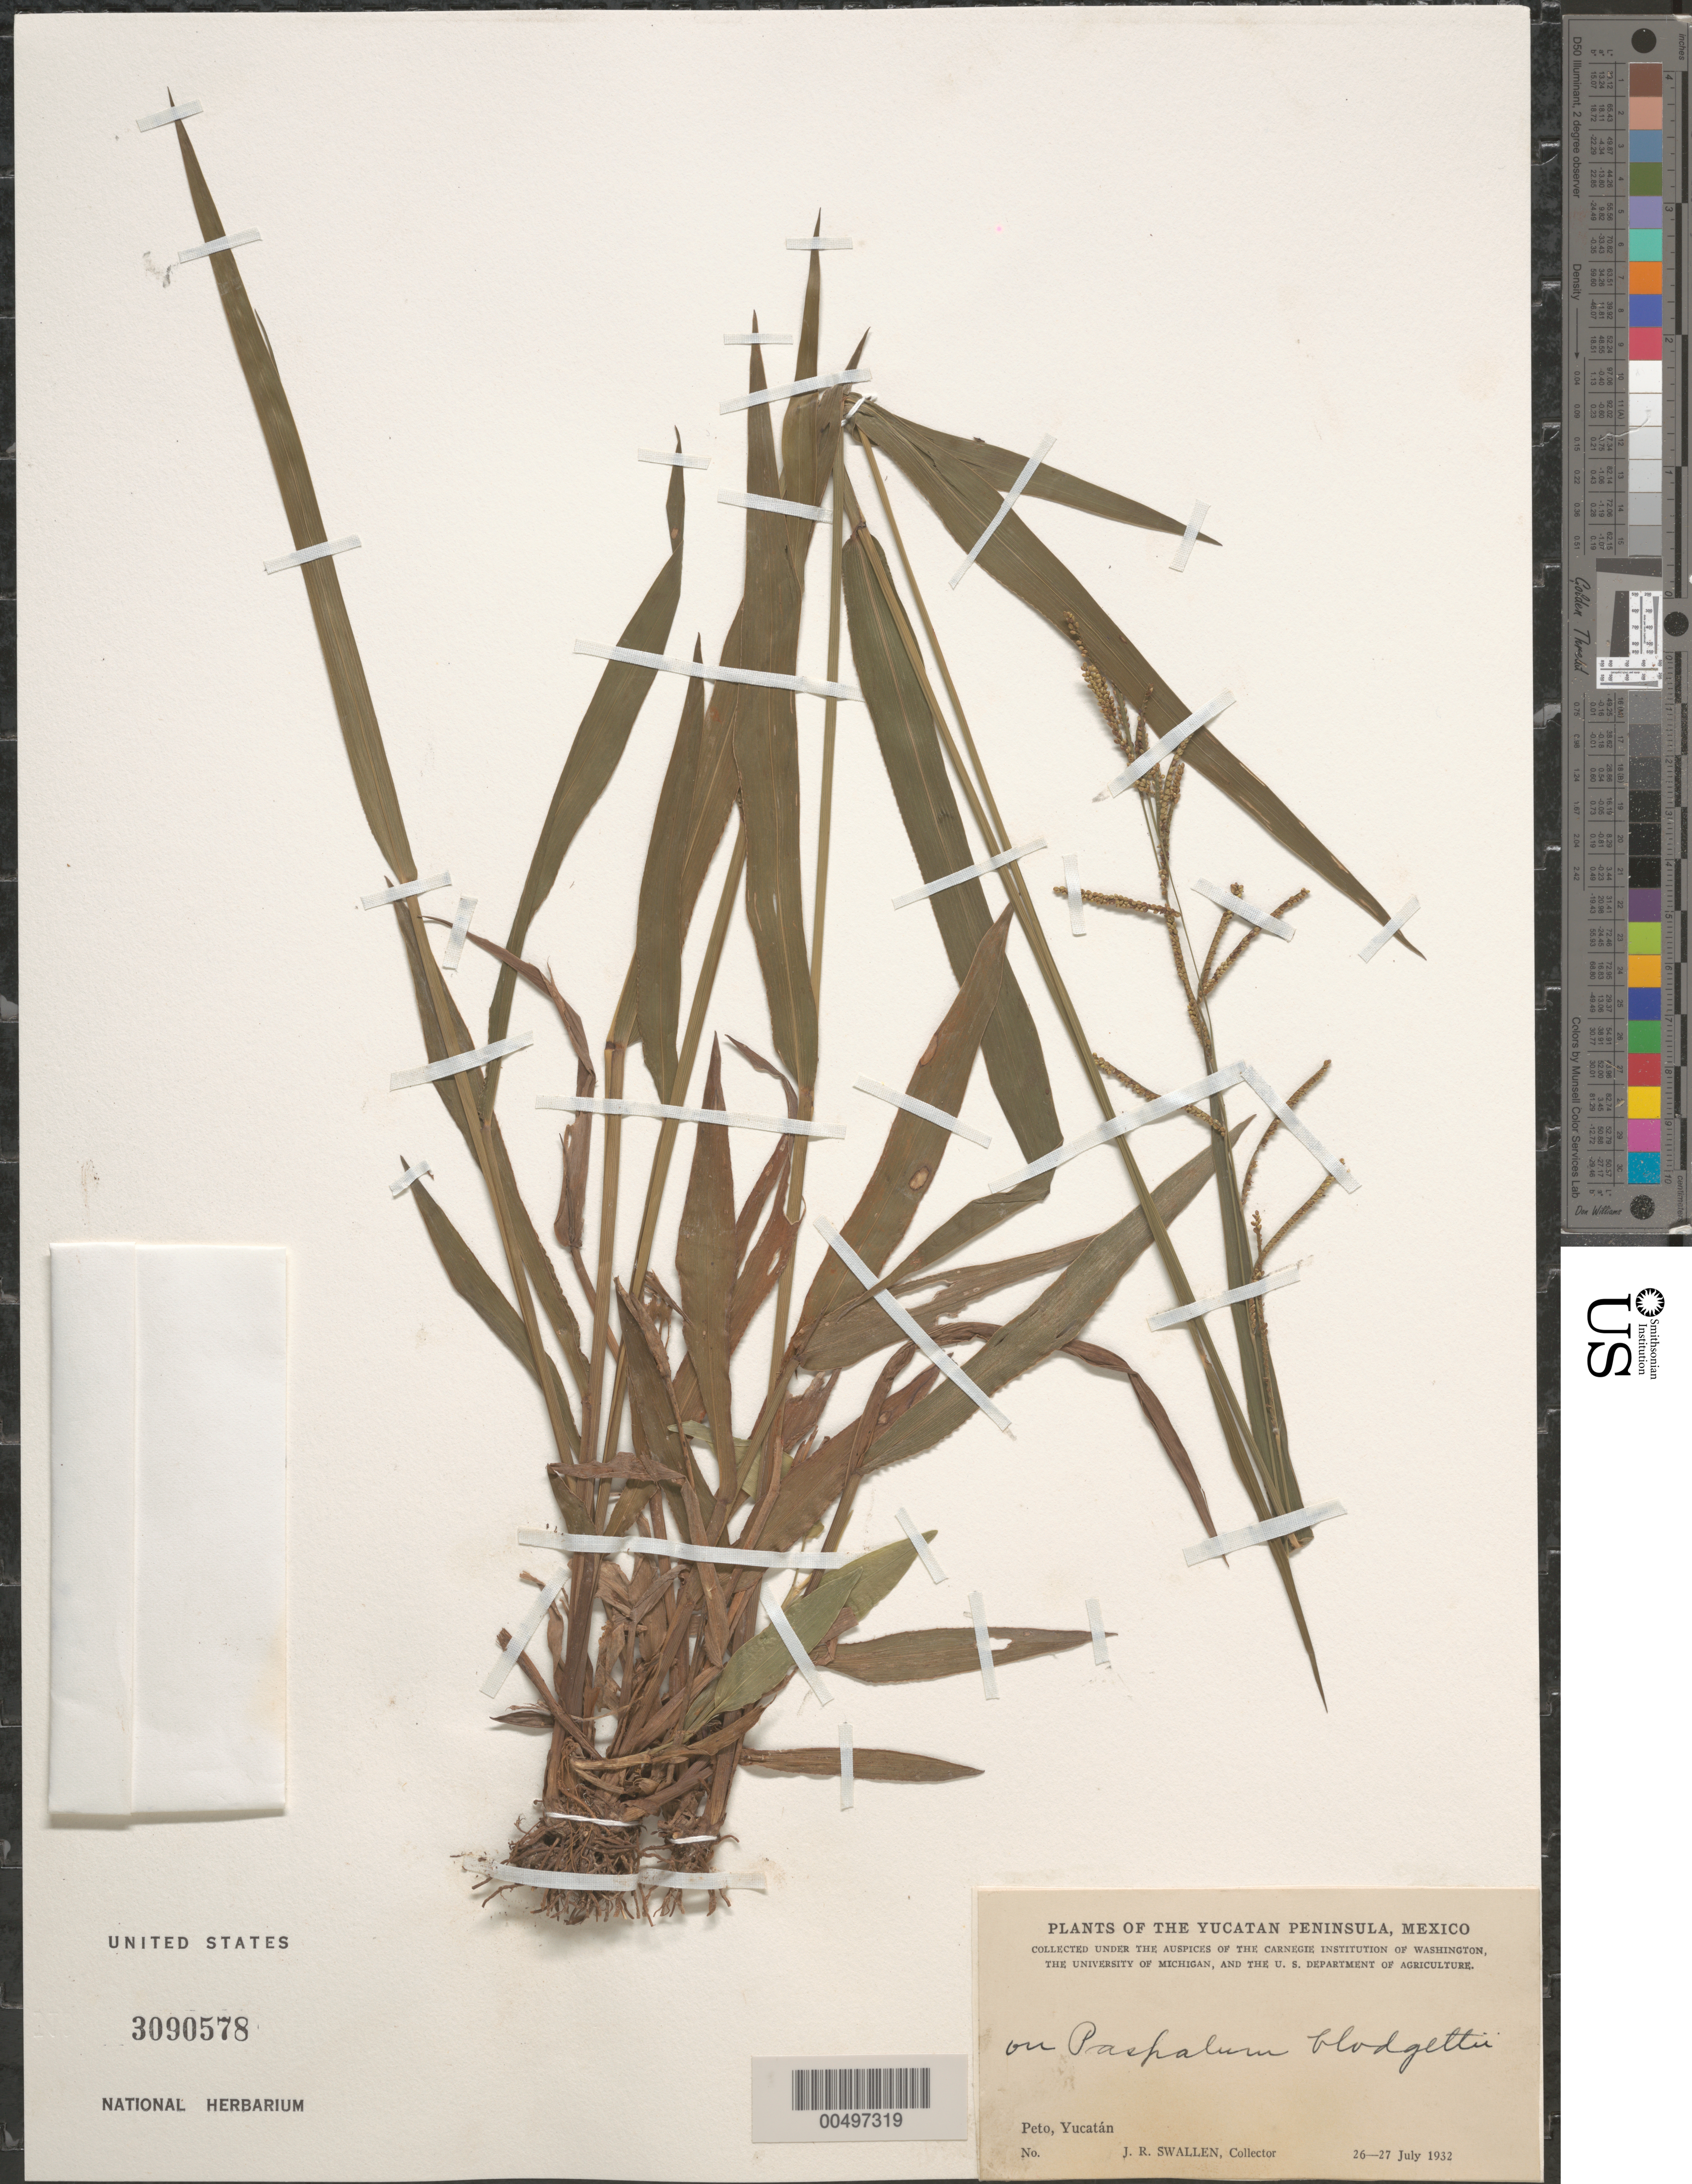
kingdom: Plantae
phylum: Tracheophyta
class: Liliopsida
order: Poales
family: Poaceae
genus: Paspalum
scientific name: Paspalum blodgettii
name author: Chapm.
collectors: J. R. Swallen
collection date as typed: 26 Jul 1932 to 27 Jul 1932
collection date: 1932-07-26/1932-07-27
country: Mexico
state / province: Yucatan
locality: Yucatan Peninsula, Peto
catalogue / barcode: US 3090578